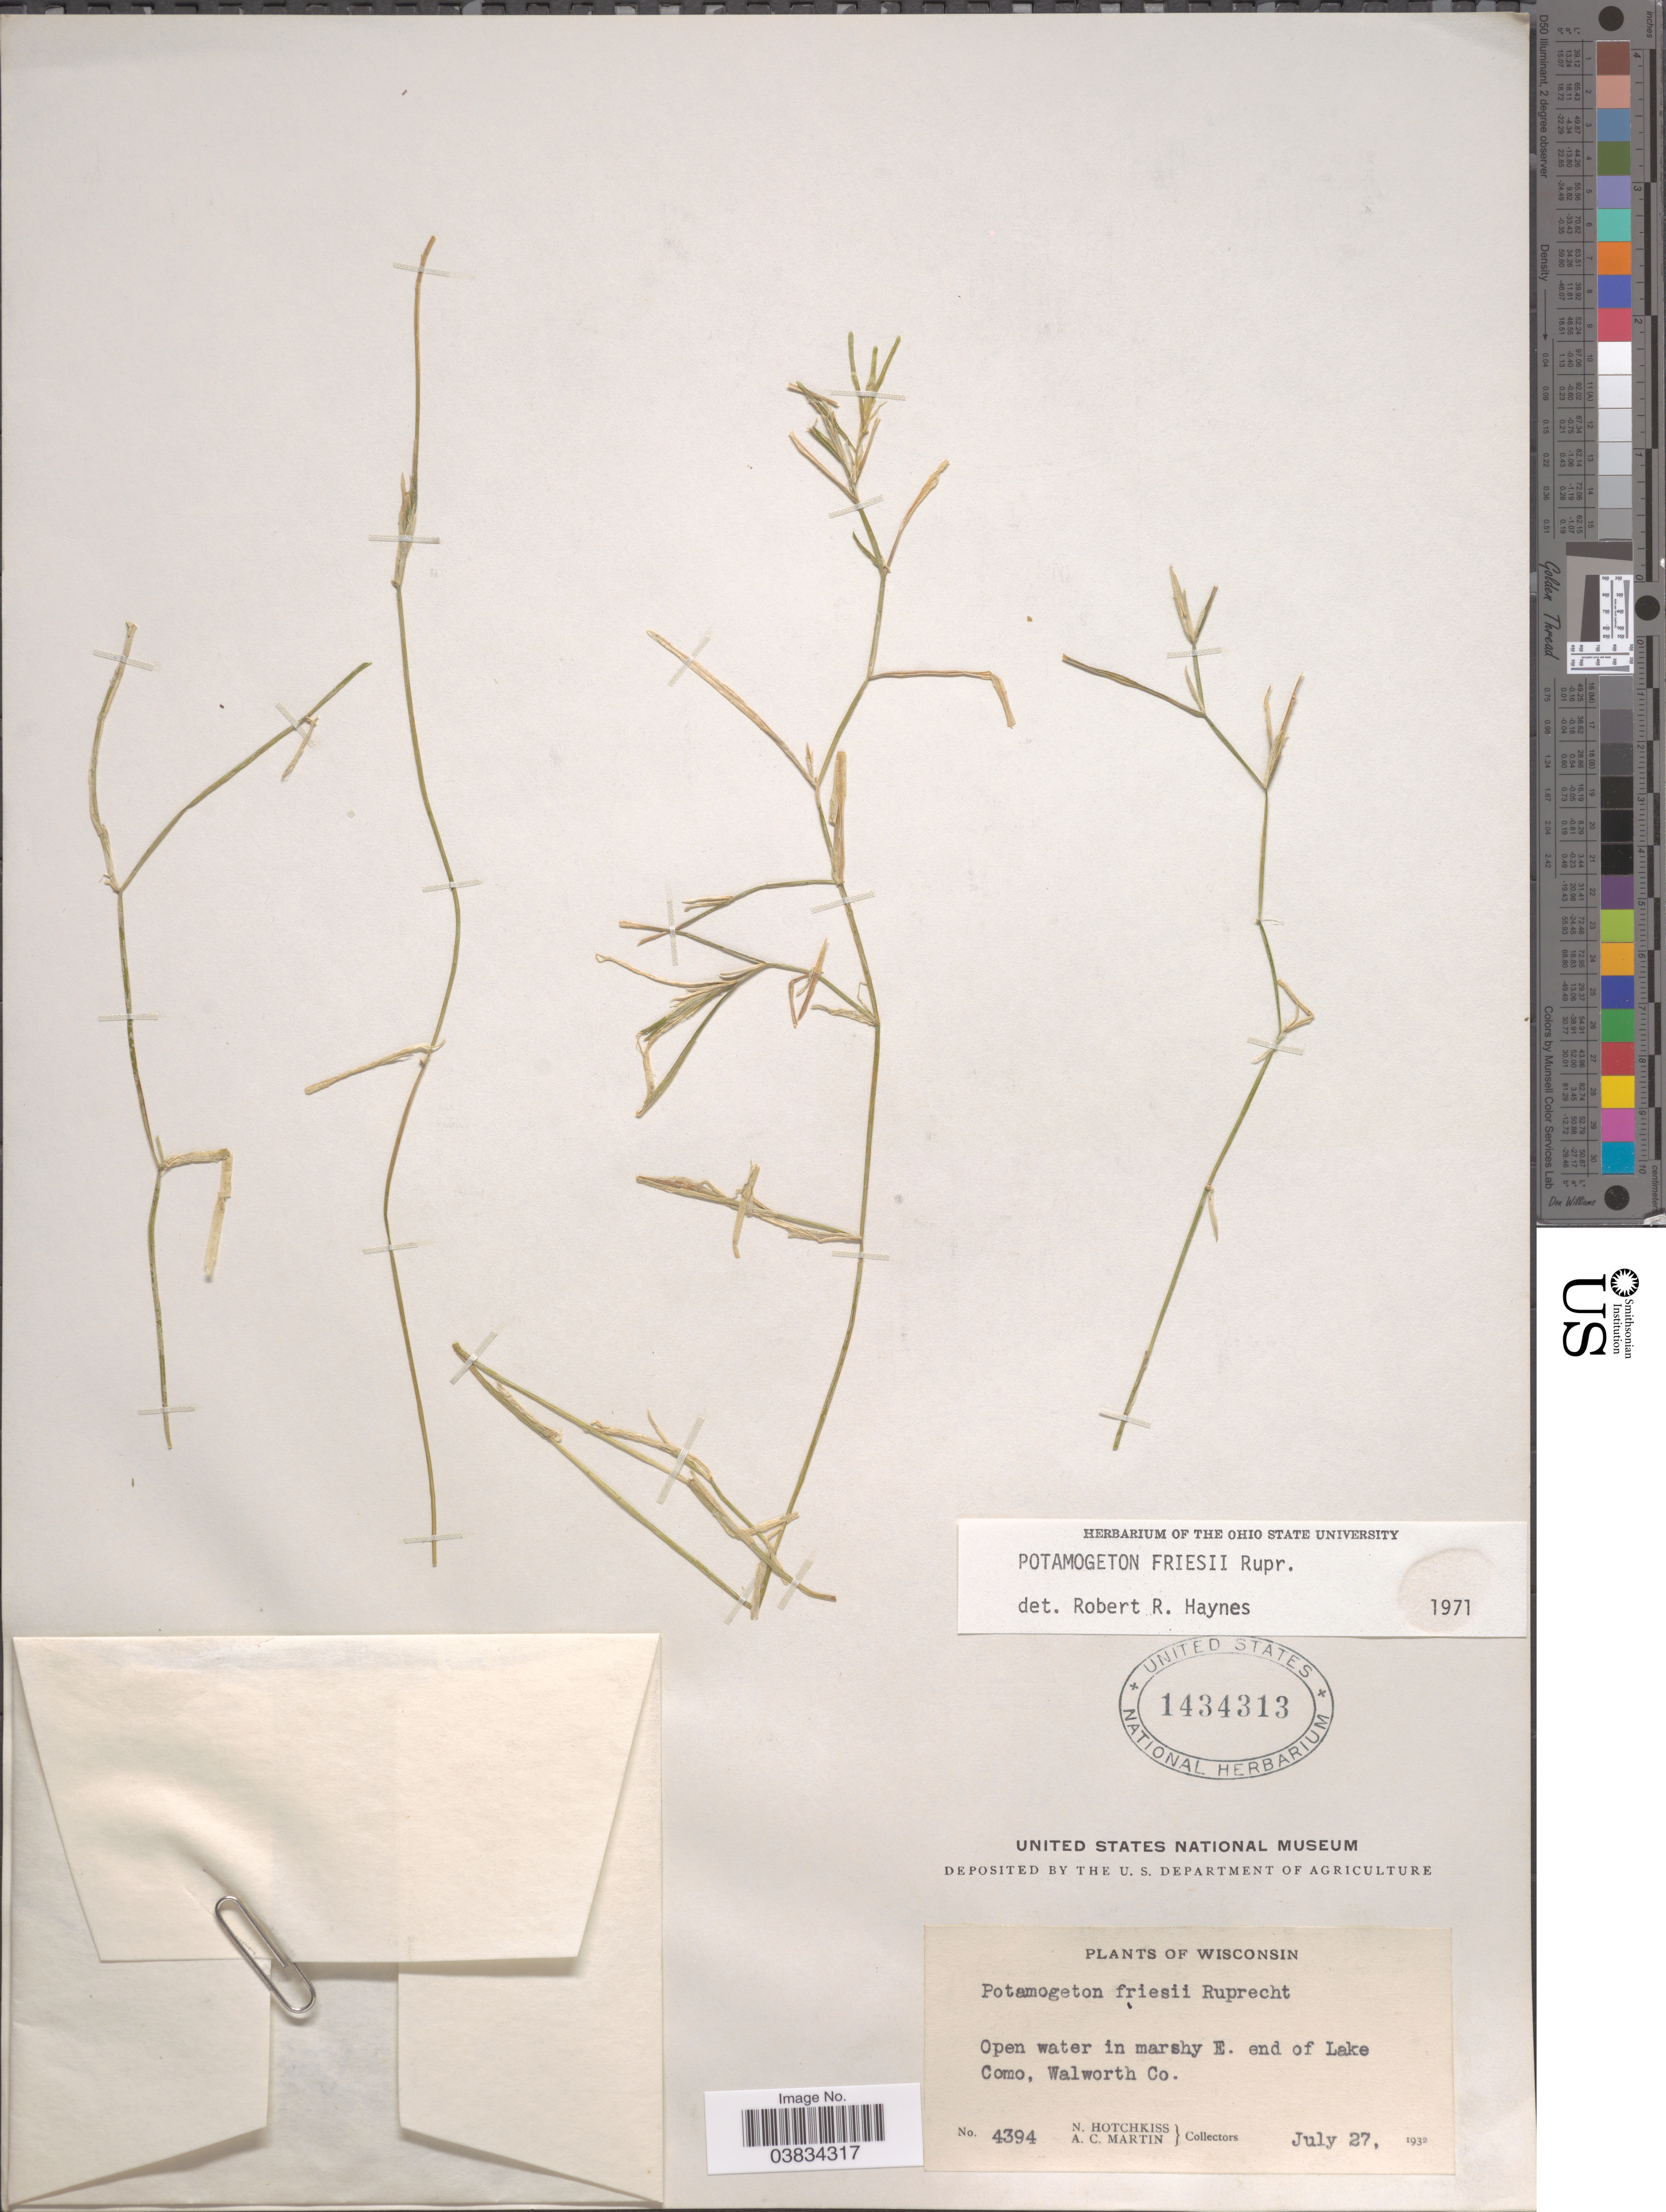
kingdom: Plantae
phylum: Tracheophyta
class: Liliopsida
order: Alismatales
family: Potamogetonaceae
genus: Potamogeton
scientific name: Potamogeton friesii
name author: Rupr.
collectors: N. Hotchkiss & A. C. Martin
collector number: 4394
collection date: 1932-07-27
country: United States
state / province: Wisconsin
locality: Open water in marshy E. end of Lake Como, Walworth Co.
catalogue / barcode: US 1434313